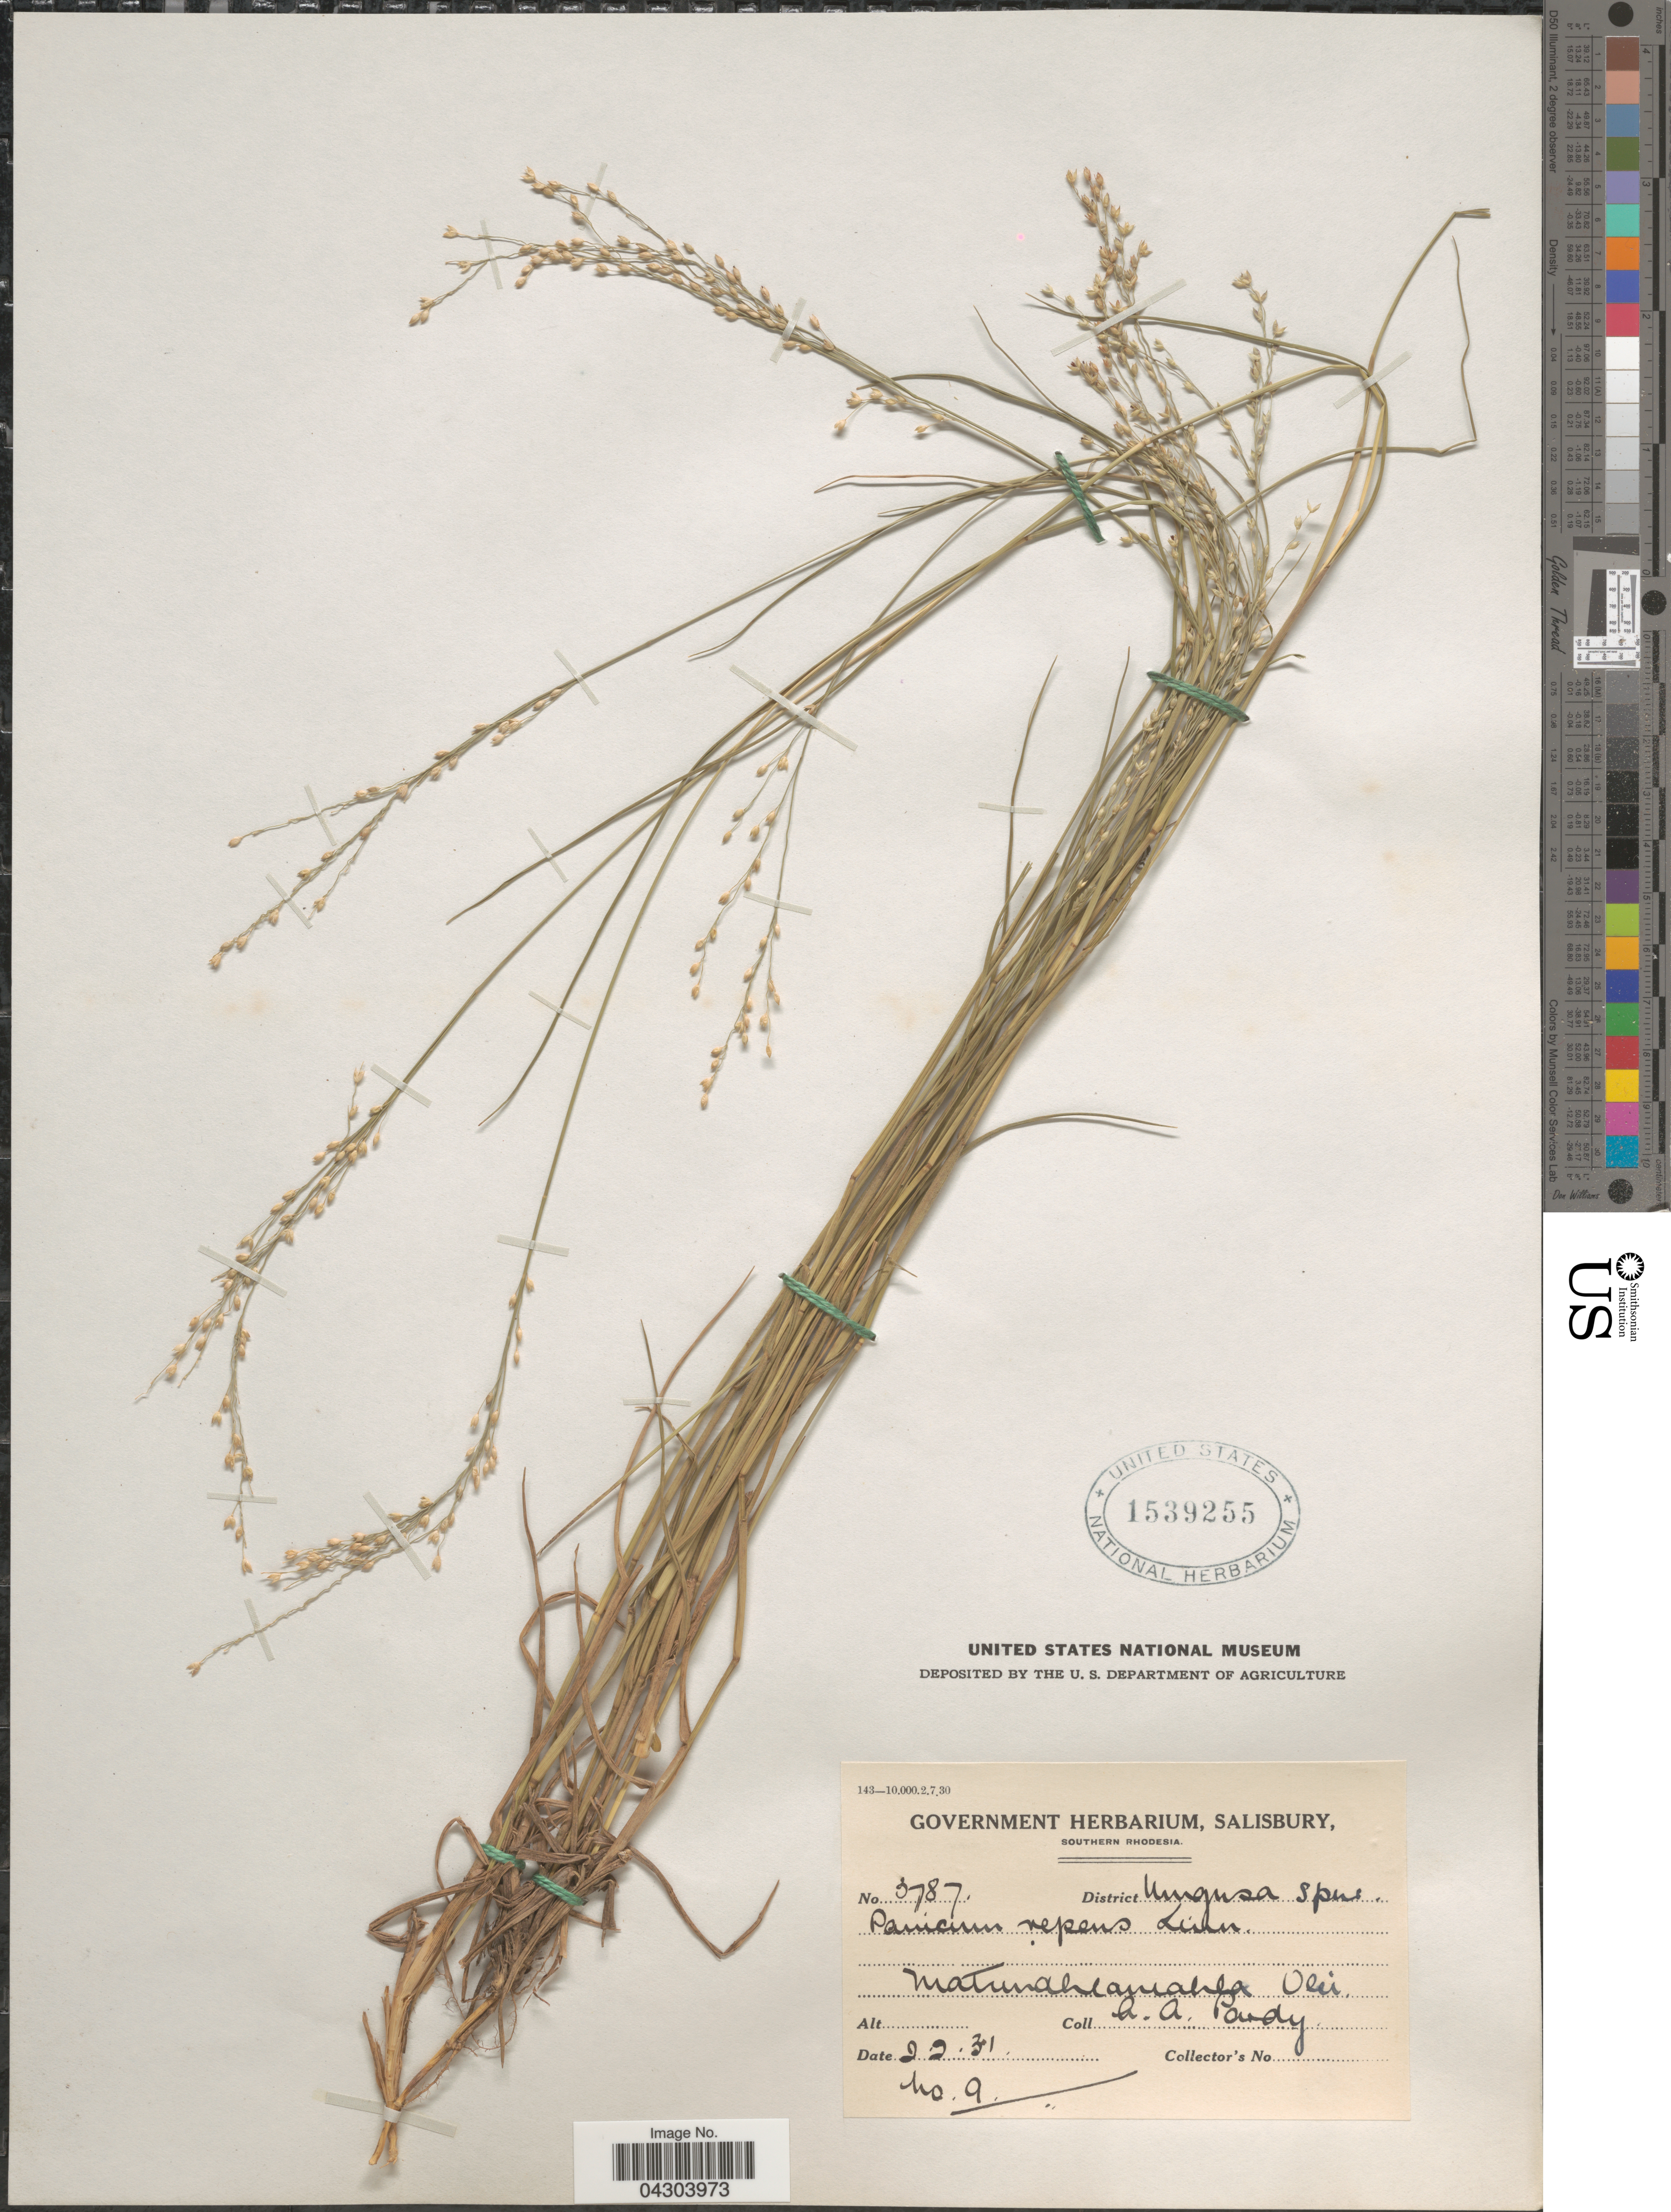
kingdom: Plantae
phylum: Tracheophyta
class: Liliopsida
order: Poales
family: Poaceae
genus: Panicum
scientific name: Panicum repens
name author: L.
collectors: A. Pardy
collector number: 9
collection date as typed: Transcribed d/m/y: 2/2/31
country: Zimbabwe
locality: District Umgusa Spur. Matundhlamahla Vlei.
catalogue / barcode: US 1539255